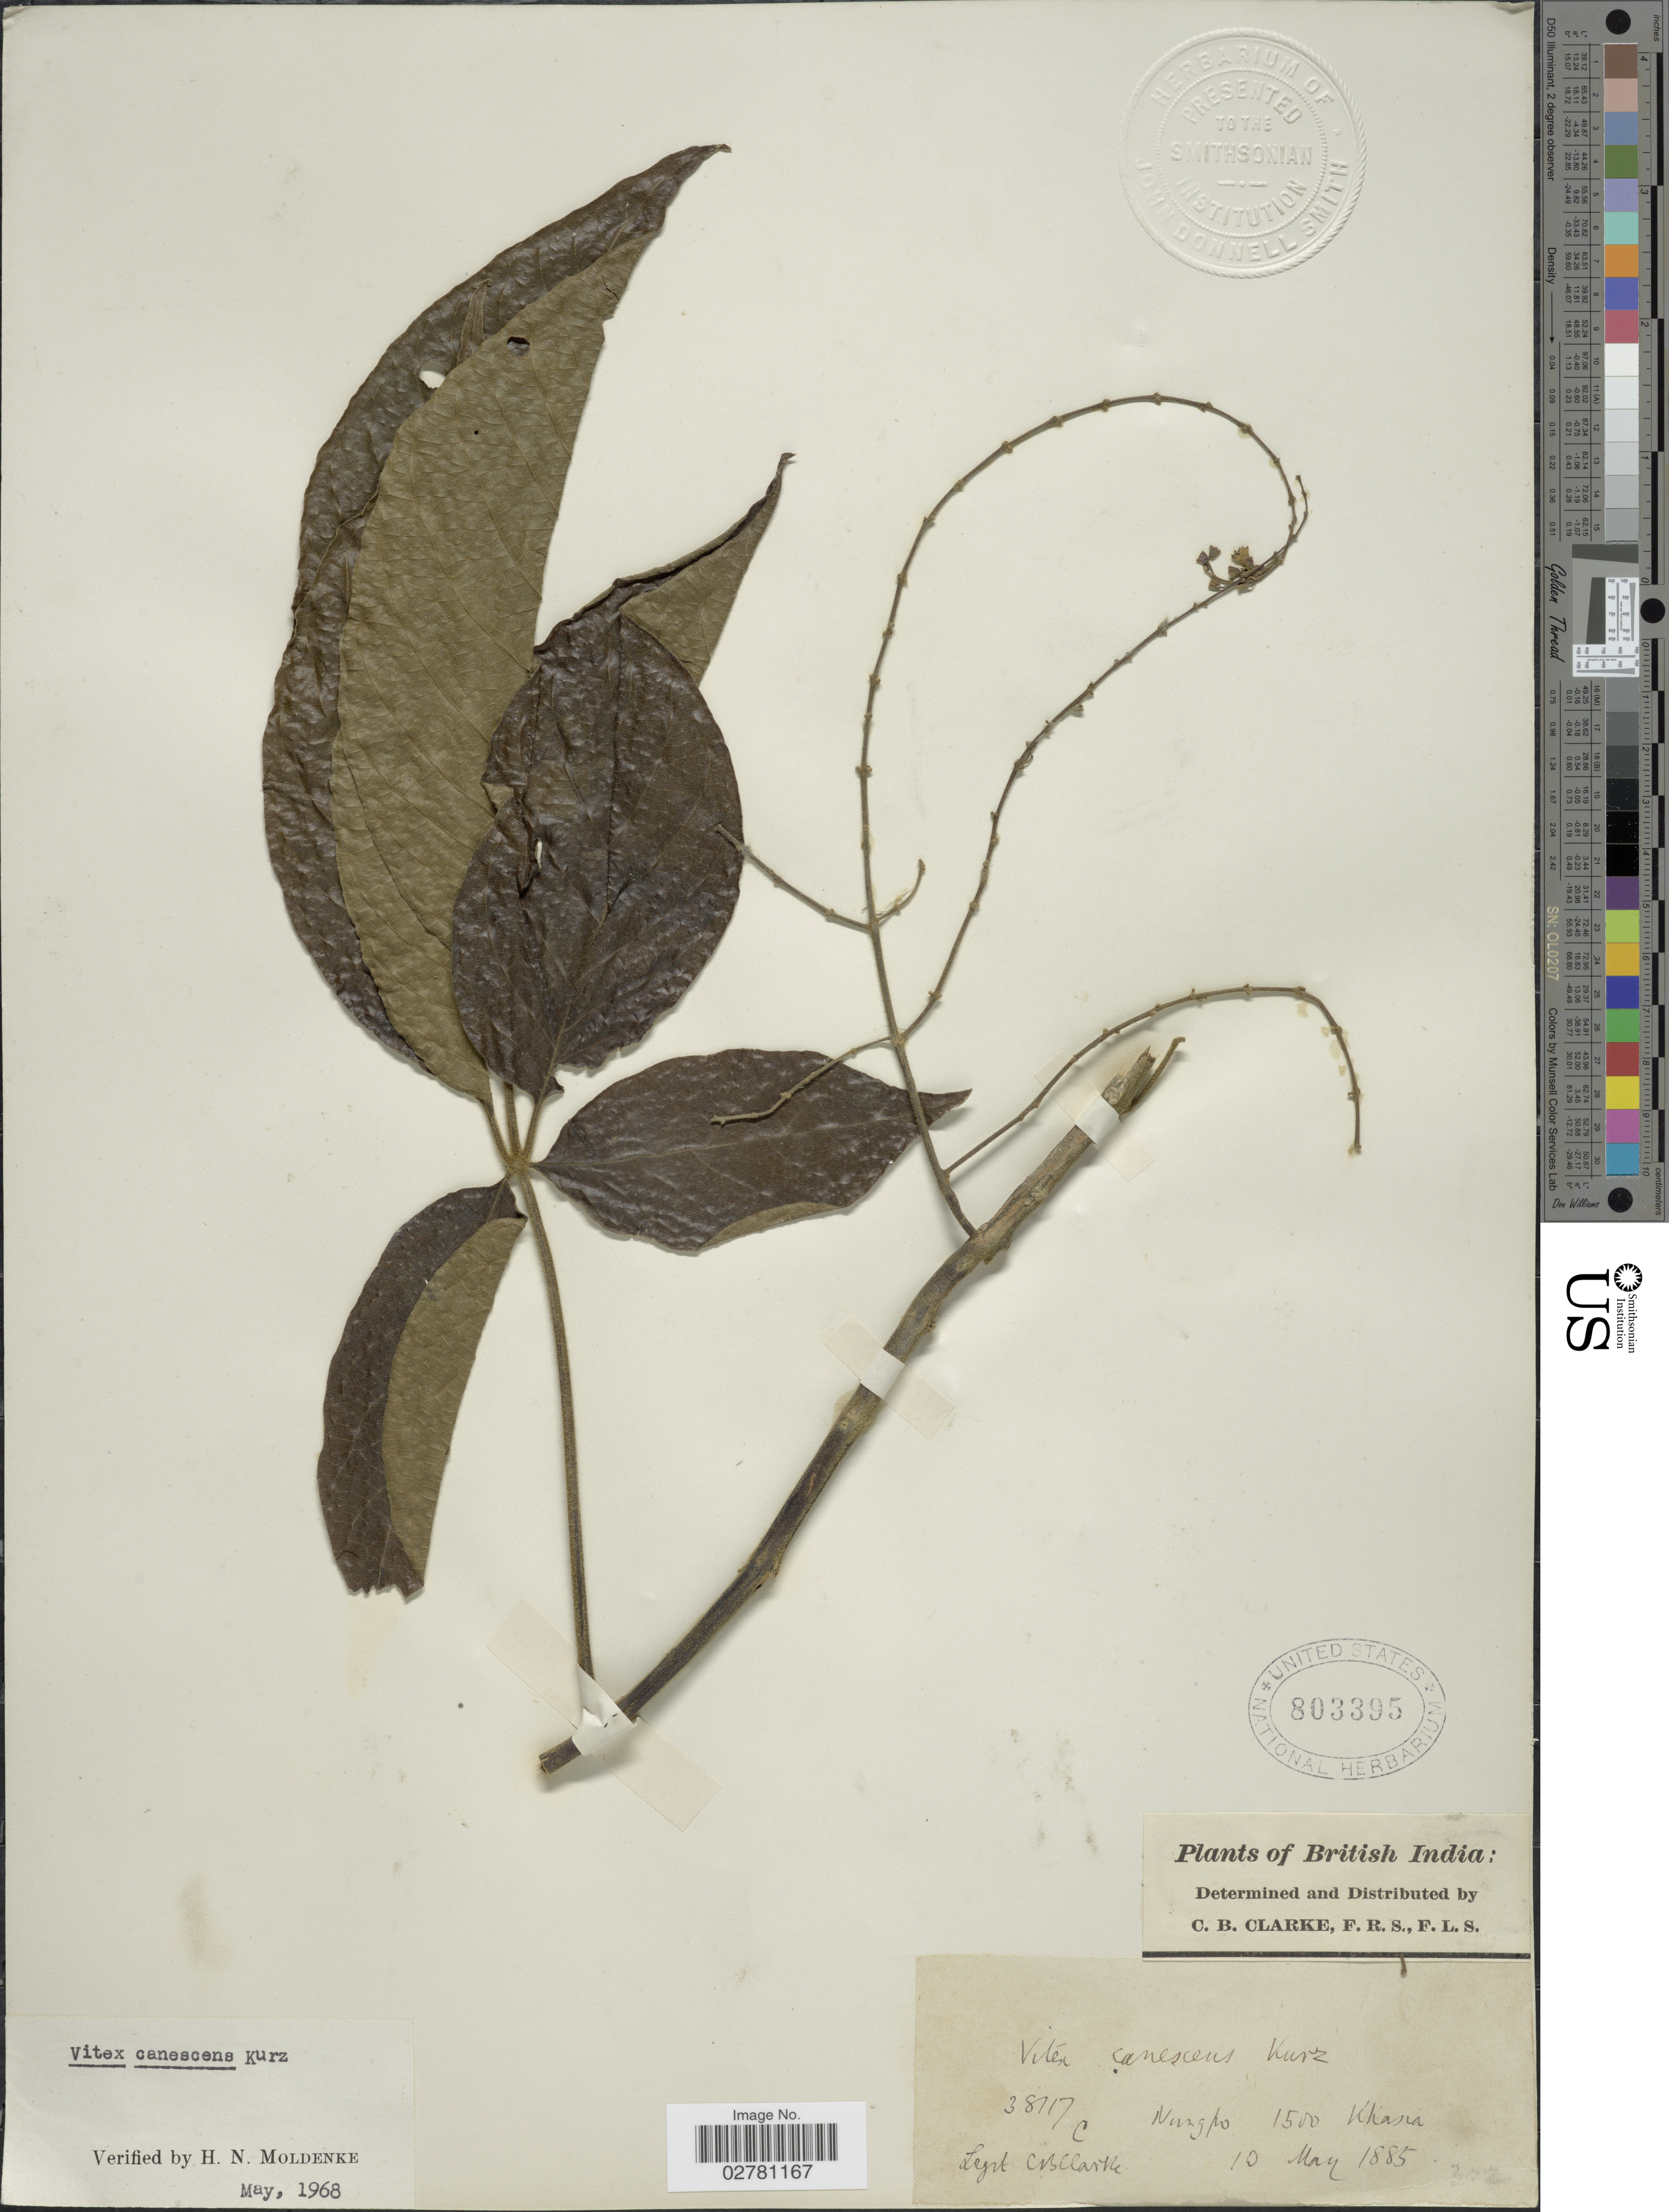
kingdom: Plantae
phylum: Tracheophyta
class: Magnoliopsida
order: Lamiales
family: Lamiaceae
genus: Vitex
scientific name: Vitex canescens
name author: Kurz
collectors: C. B. Clarke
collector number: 38117C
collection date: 1885-05-10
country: India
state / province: Meghalaya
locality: British India. Nangpo. Khasia.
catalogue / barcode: US 803395